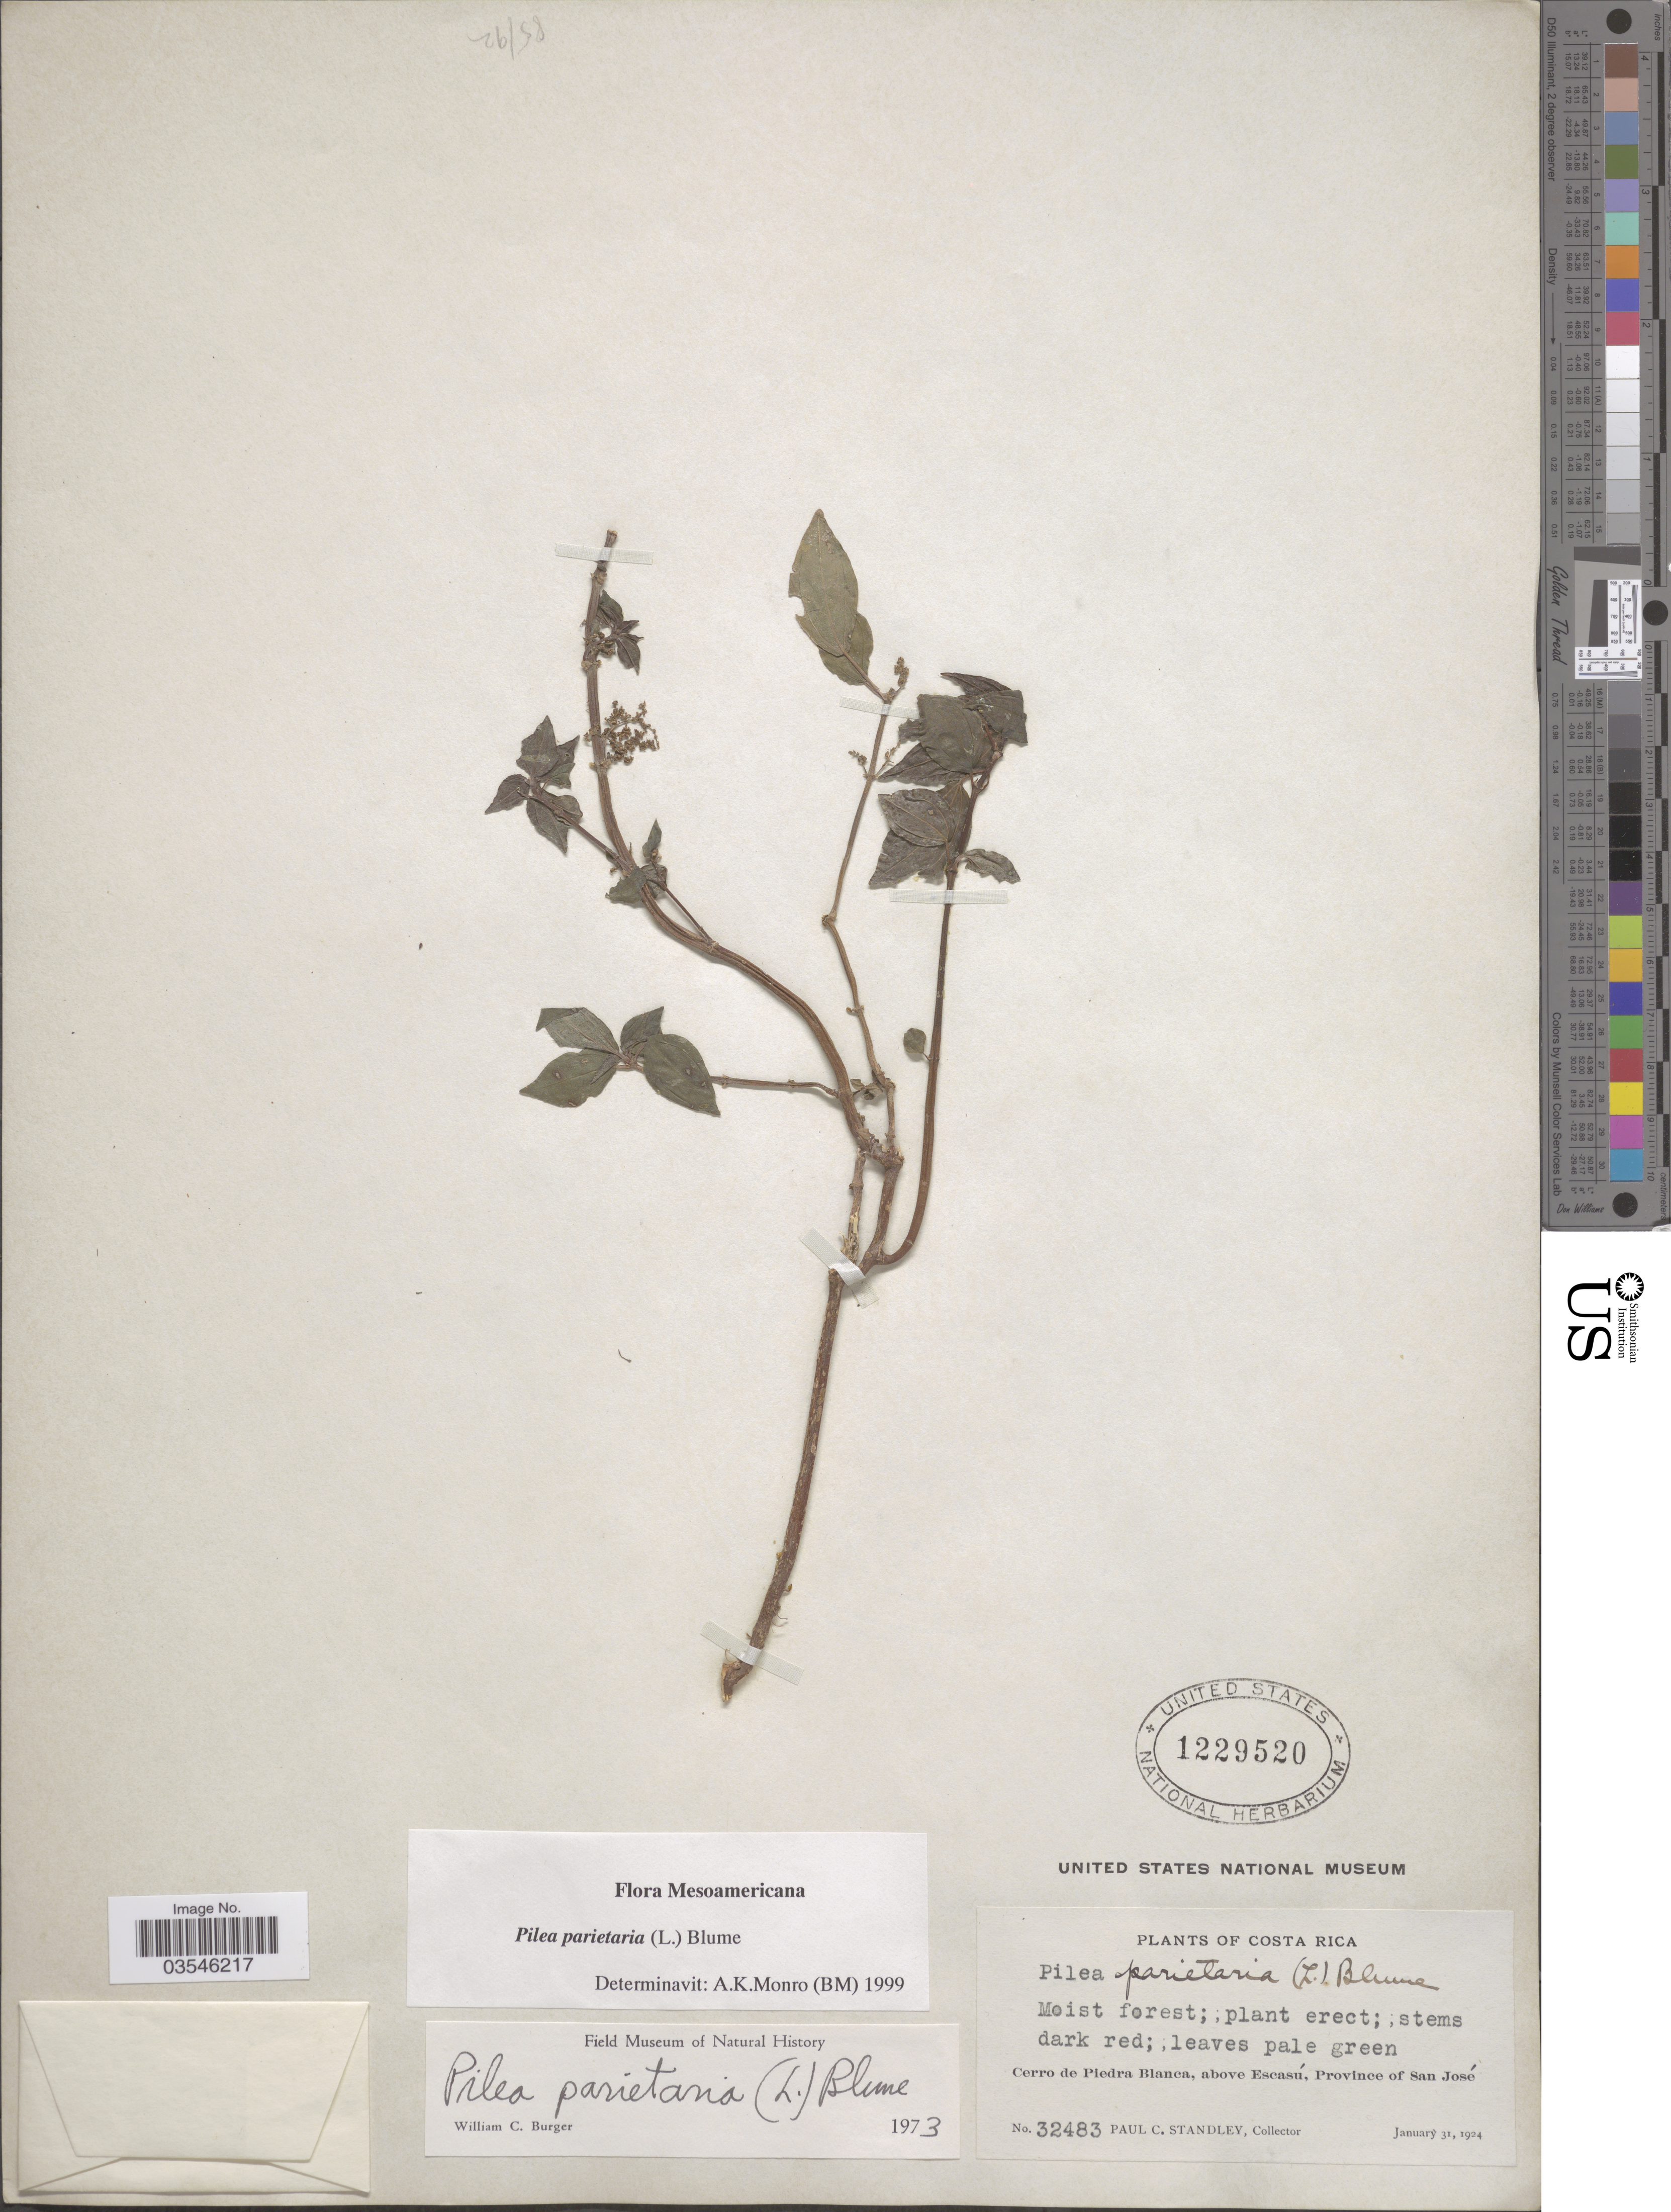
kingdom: Plantae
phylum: Tracheophyta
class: Magnoliopsida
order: Rosales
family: Urticaceae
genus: Pilea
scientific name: Pilea parietaria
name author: (L.) Blume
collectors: P. C. Standley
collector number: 32483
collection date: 1924-01-31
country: Costa Rica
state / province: San José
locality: Cerro de Piedra Blanca, above Escasú, Province of San José.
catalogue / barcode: US 1229520